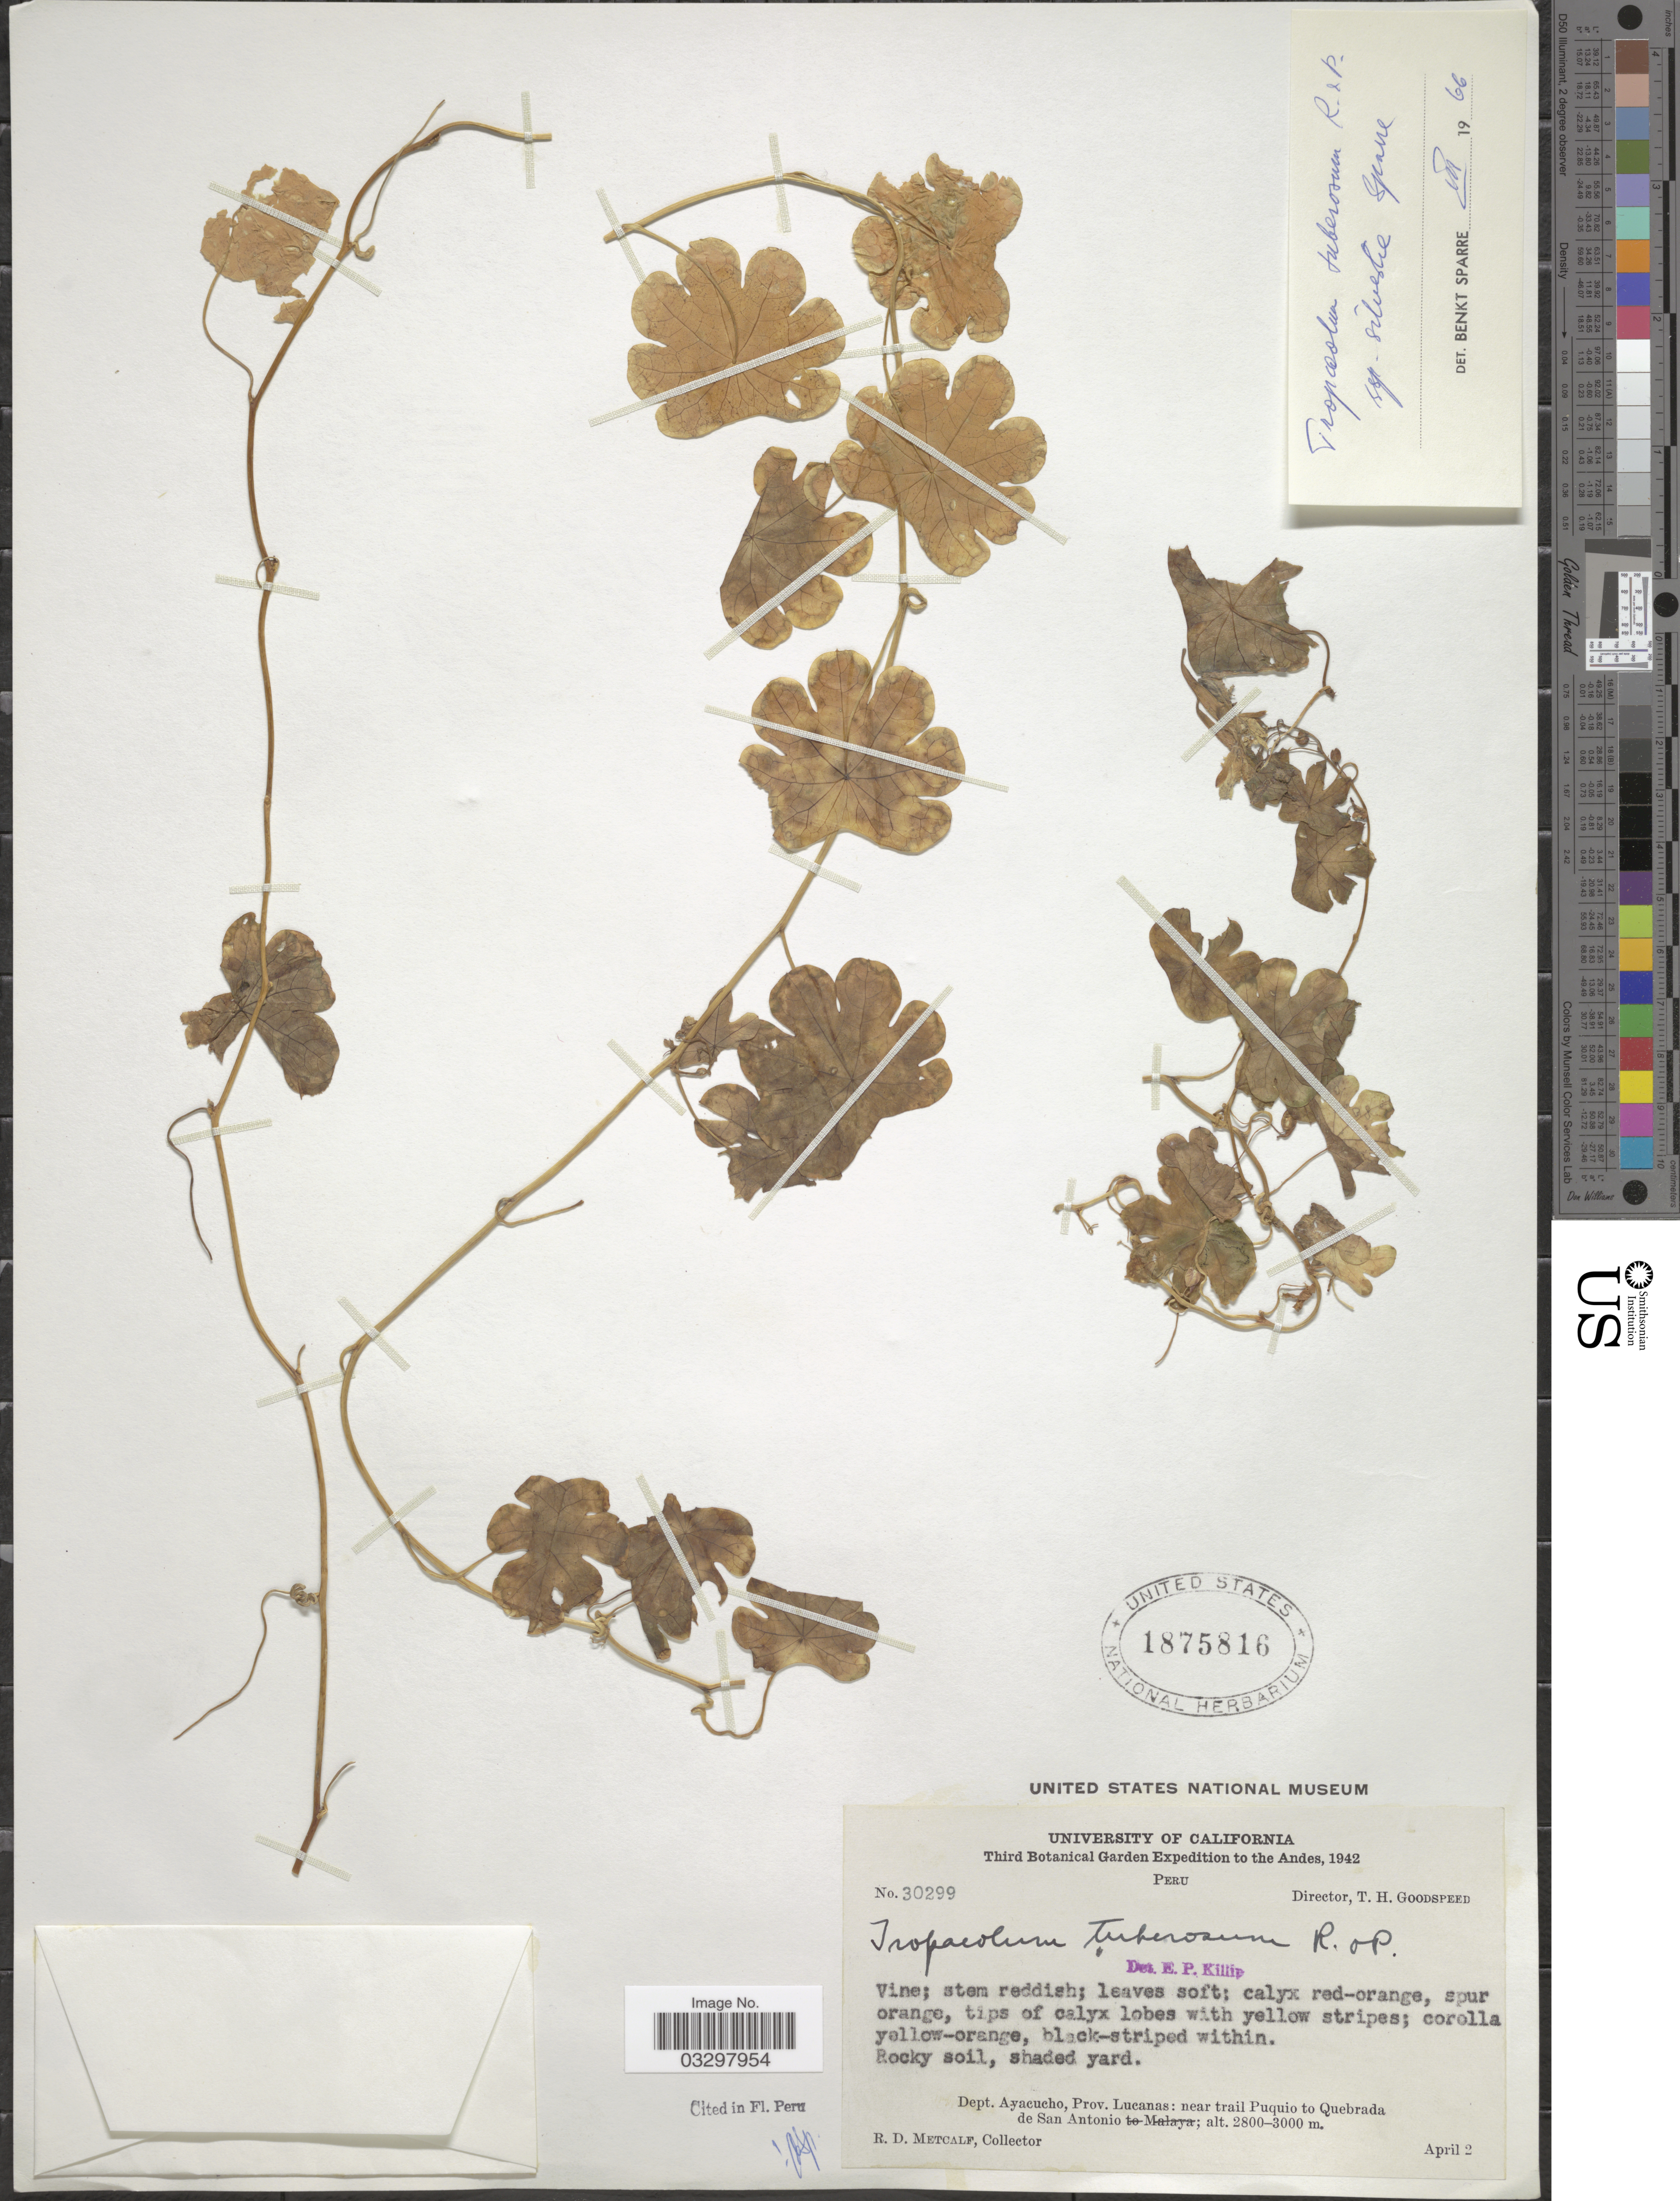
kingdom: Plantae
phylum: Tracheophyta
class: Magnoliopsida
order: Brassicales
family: Tropaeolaceae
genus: Tropaeolum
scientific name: Tropaeolum tuberosum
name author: Ruiz & Pav.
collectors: R. D. Metcalf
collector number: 30299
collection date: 1942-04-02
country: Peru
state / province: Ayacucho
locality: Andes, Dept. Ayacucho, Prov. Lucanas: near trail Puquio to Quebrada de San Antonio.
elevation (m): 2800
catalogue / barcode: US 1875816